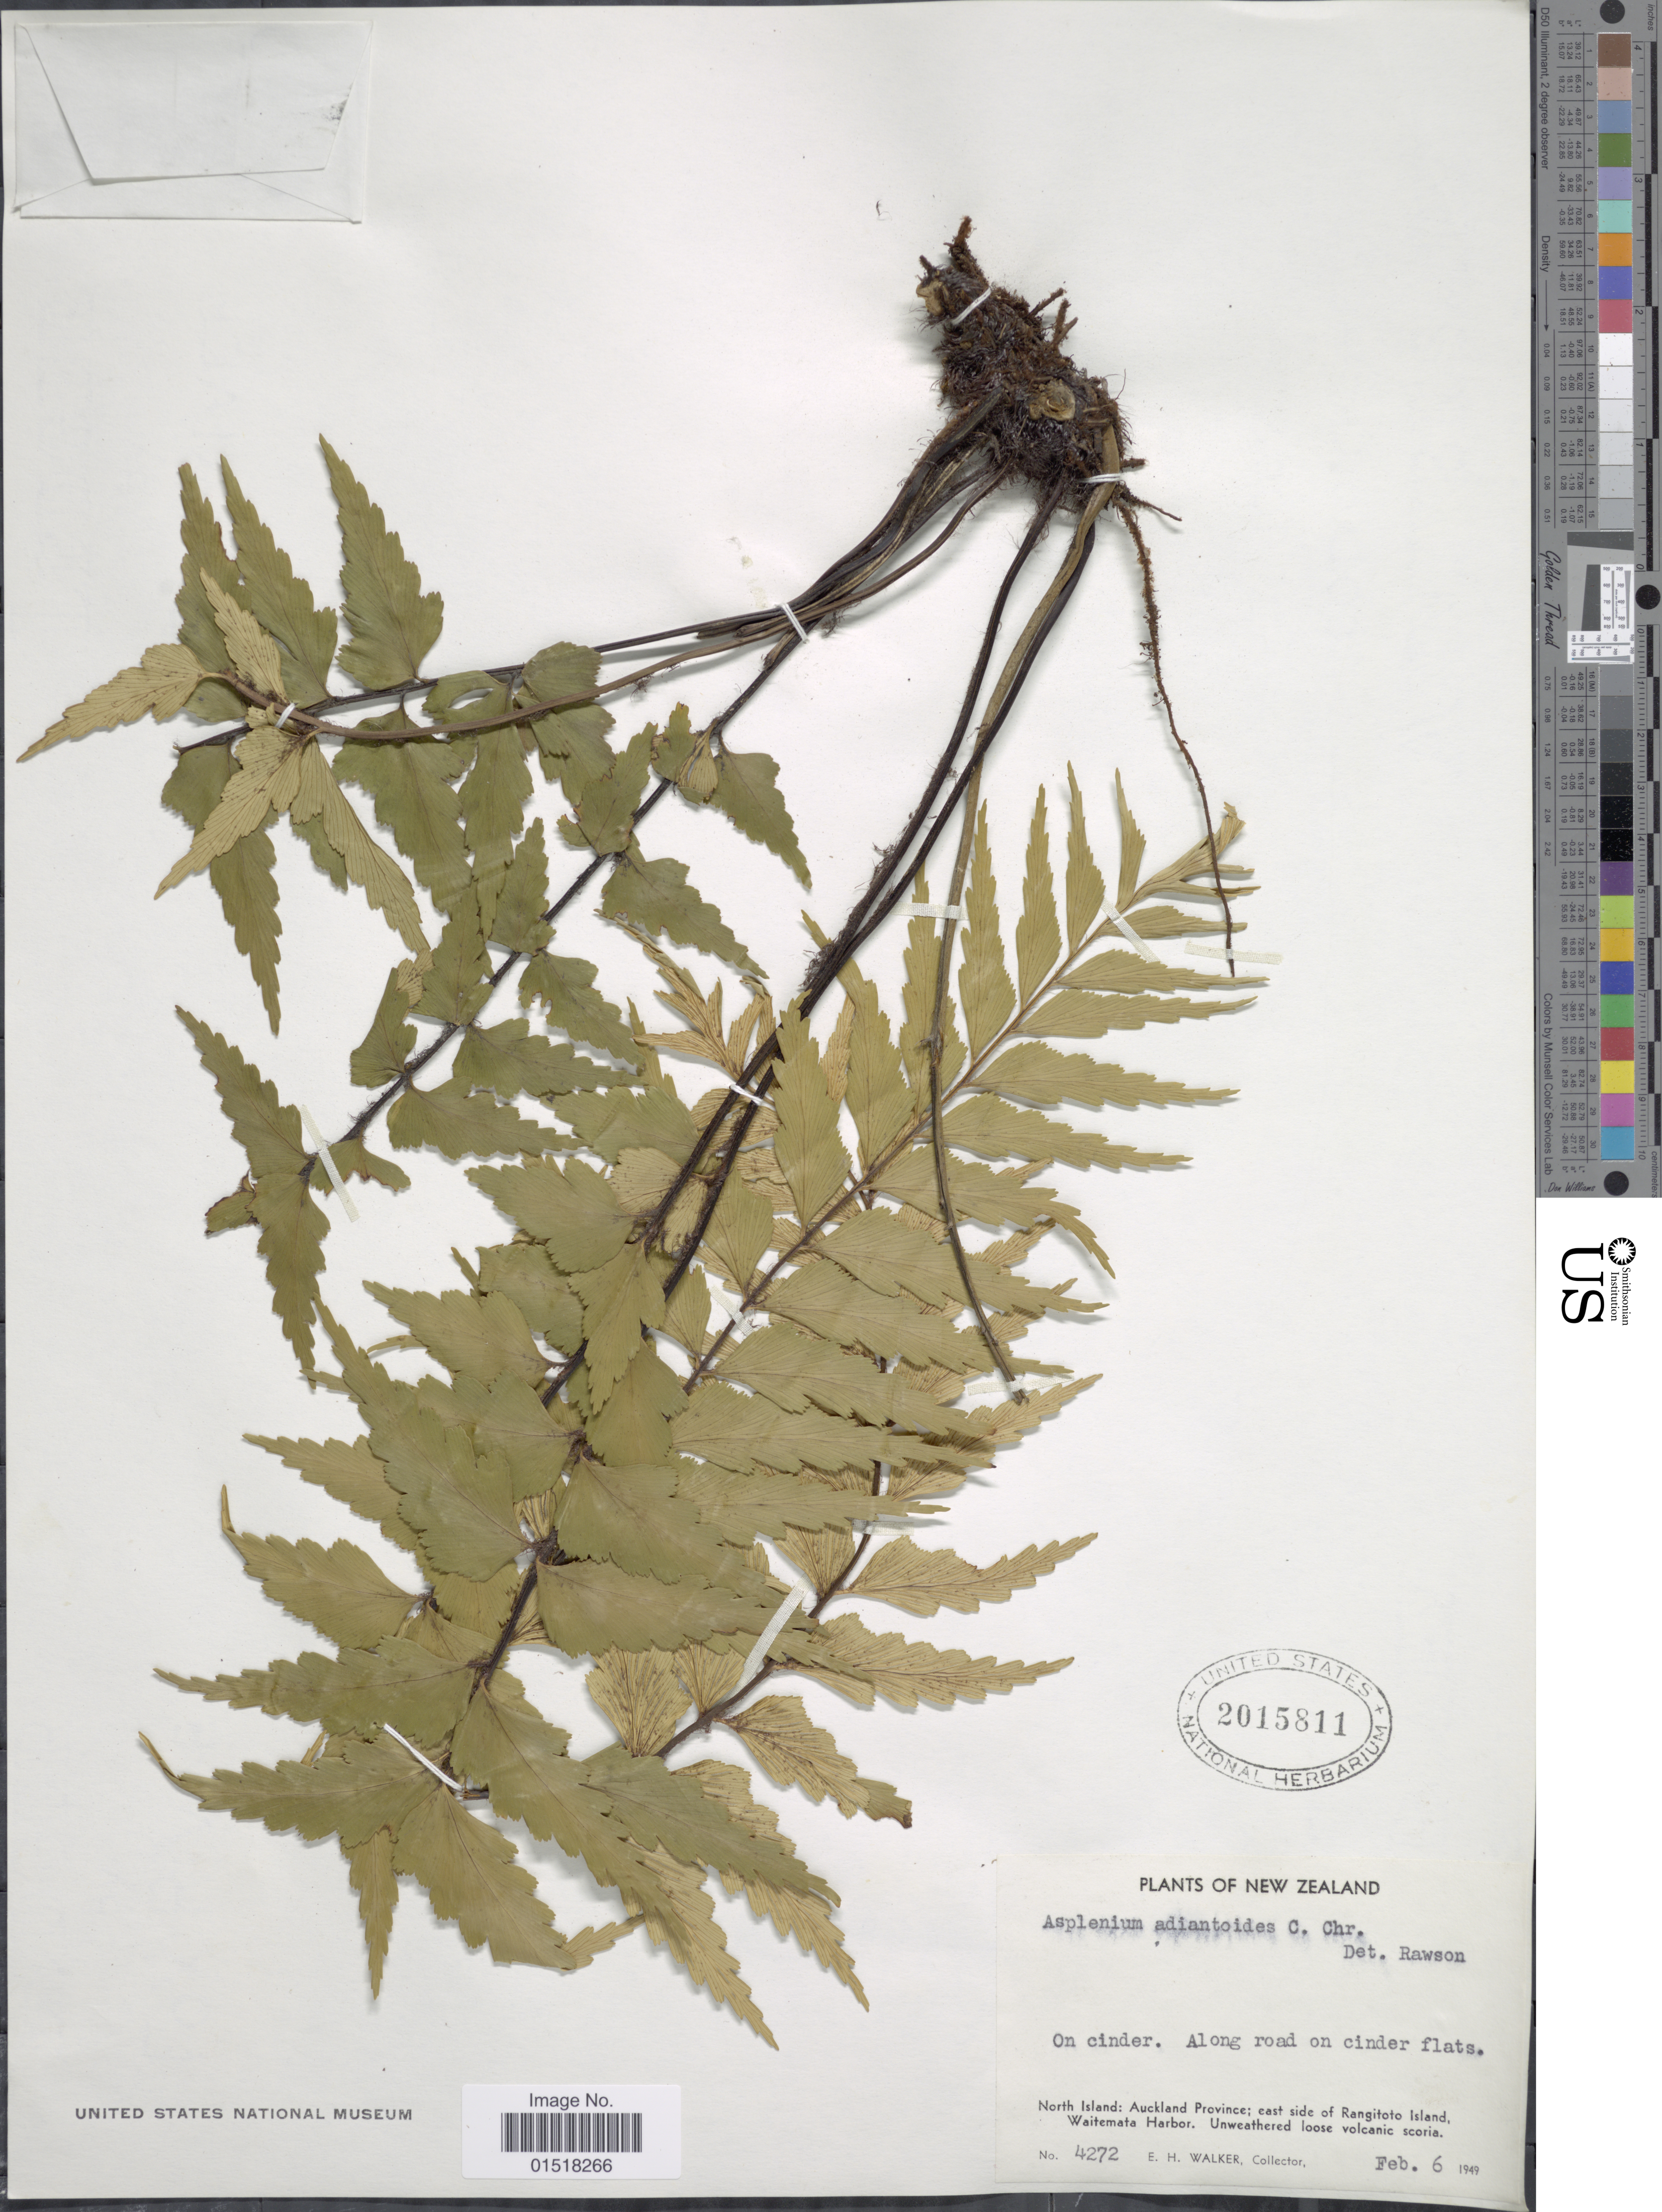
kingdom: Plantae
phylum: Tracheophyta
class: Polypodiopsida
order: Polypodiales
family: Aspleniaceae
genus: Asplenium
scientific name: Asplenium polyodon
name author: G. Forst.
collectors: E. H. Walker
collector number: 4272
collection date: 1949-02-06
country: New Zealand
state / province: Auckland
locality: North Island: Auckland Province; east side of Rangitoto Island, Waitemata Harbor.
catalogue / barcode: US 2015811